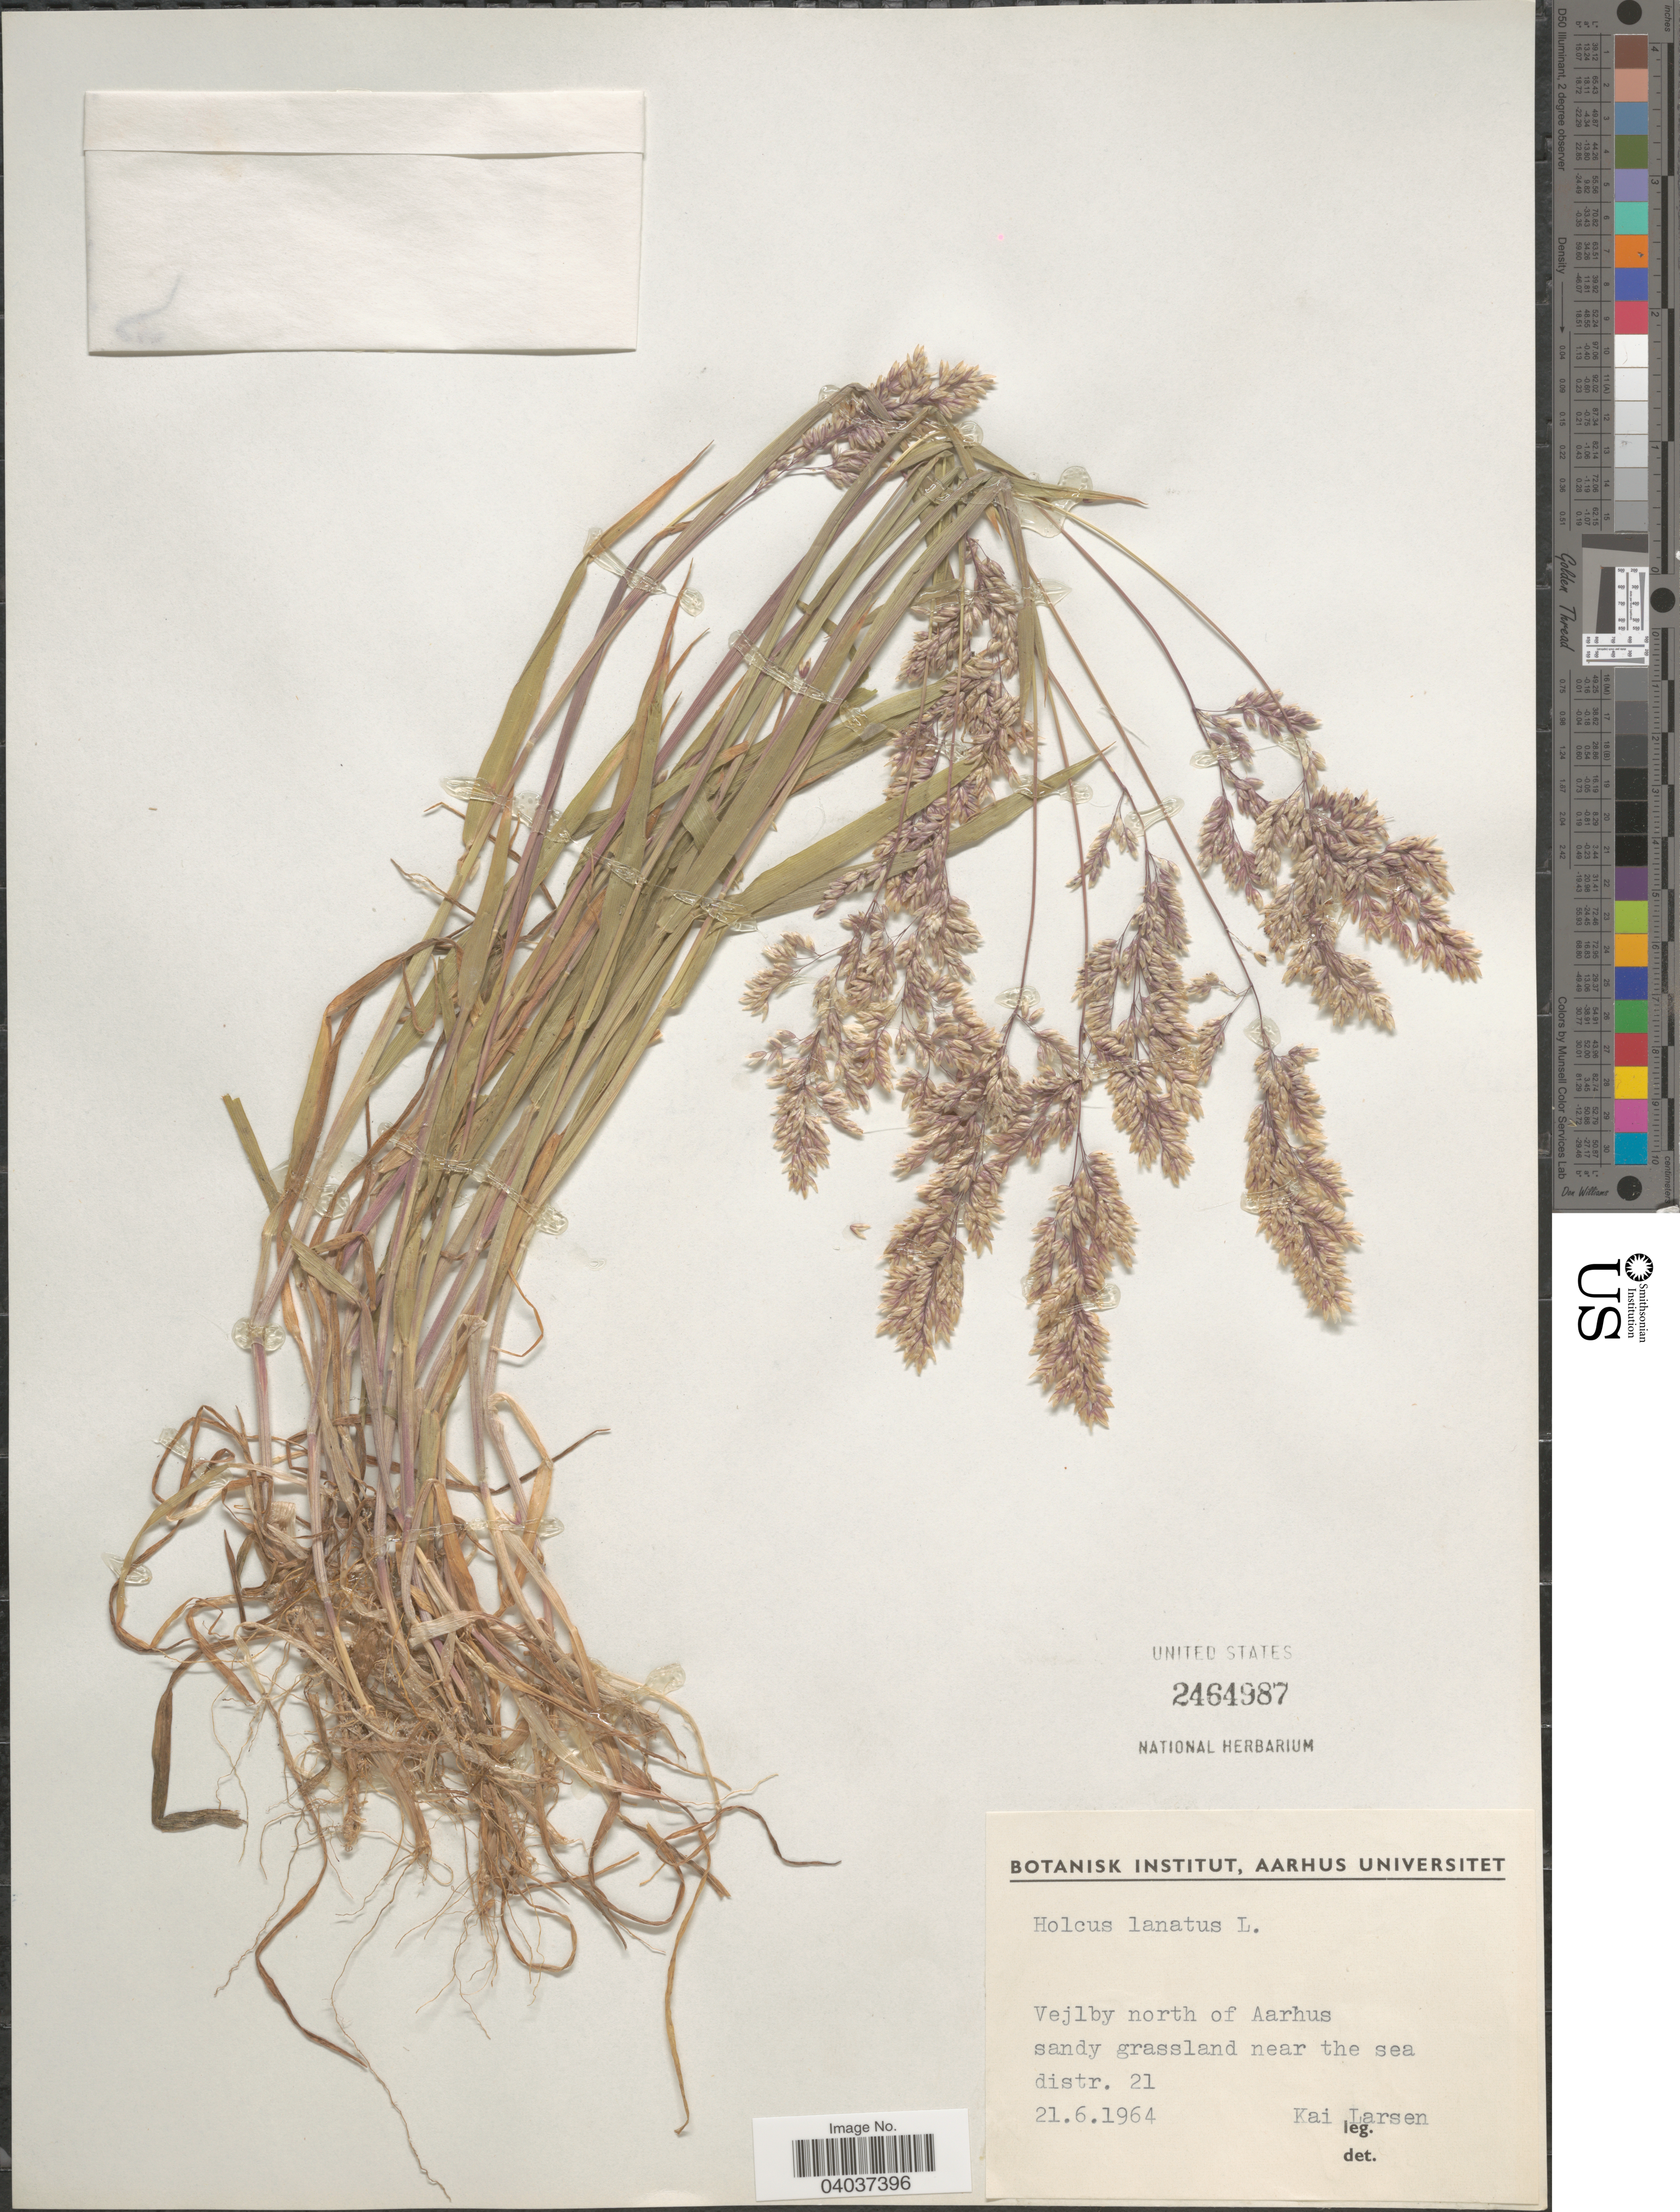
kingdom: Plantae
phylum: Tracheophyta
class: Liliopsida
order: Poales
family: Poaceae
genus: Holcus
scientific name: Holcus lanatus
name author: L.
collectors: K. Larsen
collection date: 1964-06-21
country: Denmark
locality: Vejlby north of Aarhus. Sandy grassland near the sea distr. 21.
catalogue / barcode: US 2464987